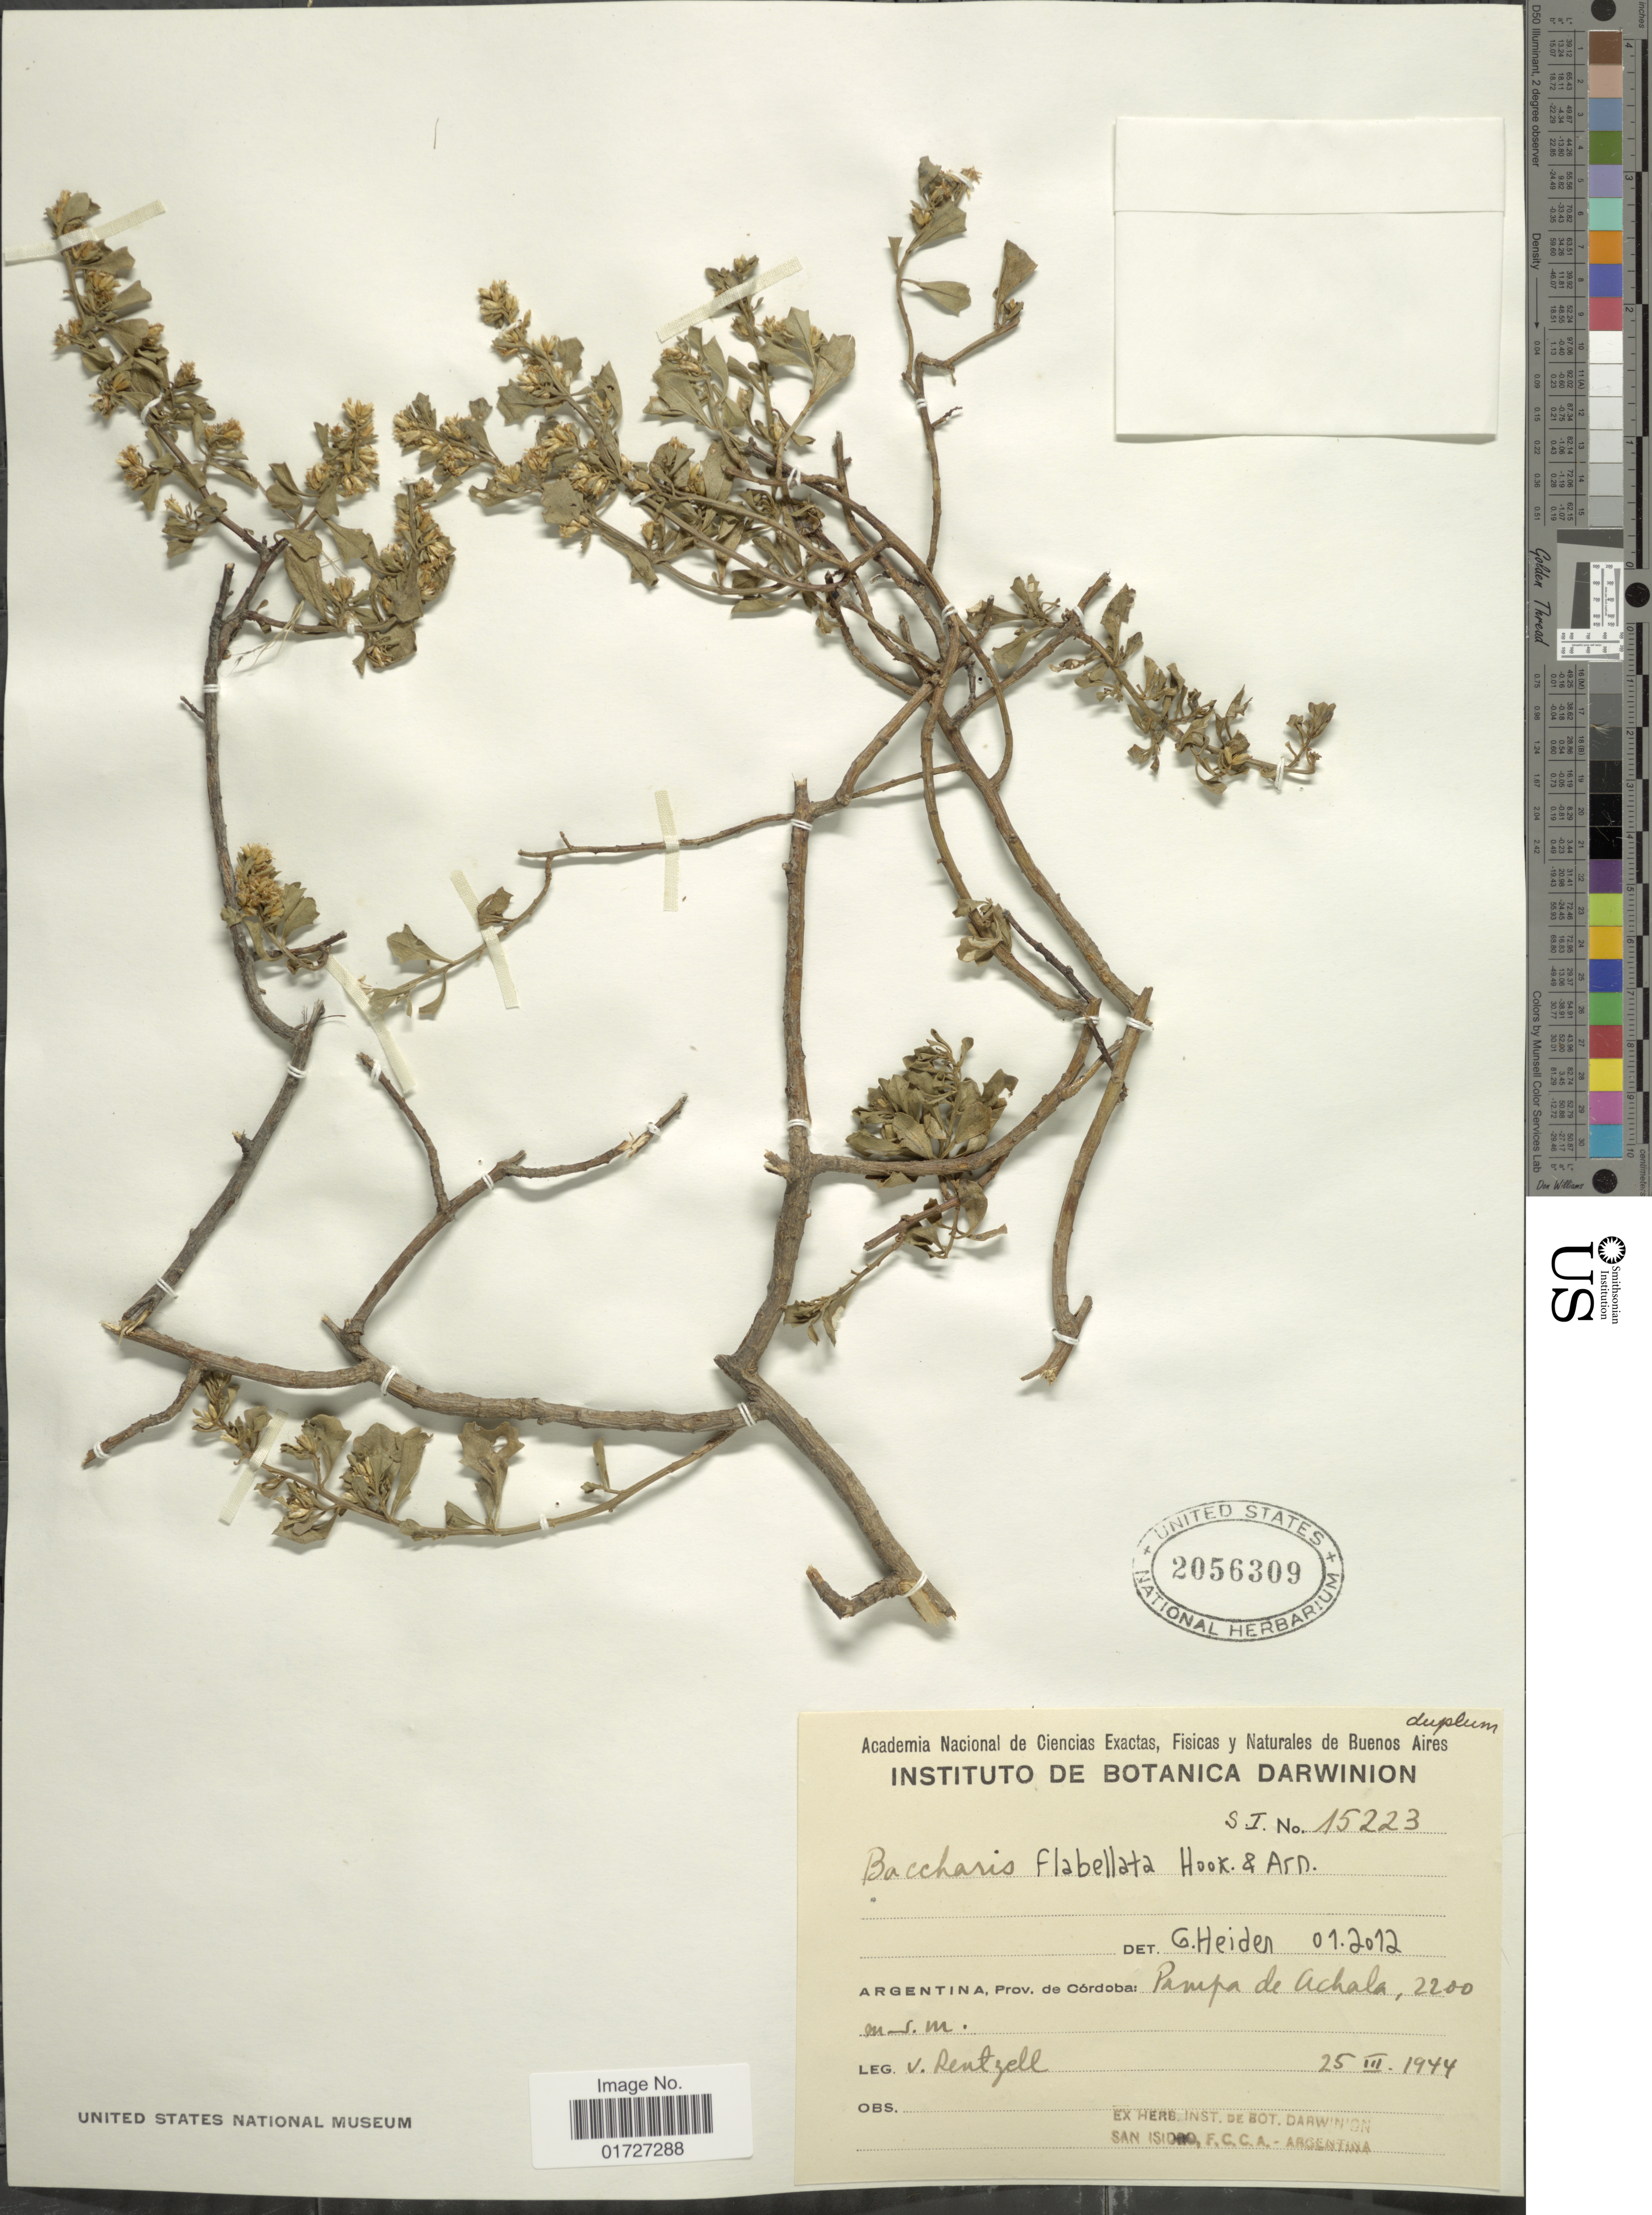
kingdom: Plantae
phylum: Tracheophyta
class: Magnoliopsida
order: Asterales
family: Asteraceae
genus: Baccharis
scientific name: Baccharis flabellata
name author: Hook. & Arn.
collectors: I. von Rentzell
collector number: SI15223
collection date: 1944-03-25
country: Argentina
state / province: Cordoba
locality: Pampa de Achala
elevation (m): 2200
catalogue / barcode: US 2056309